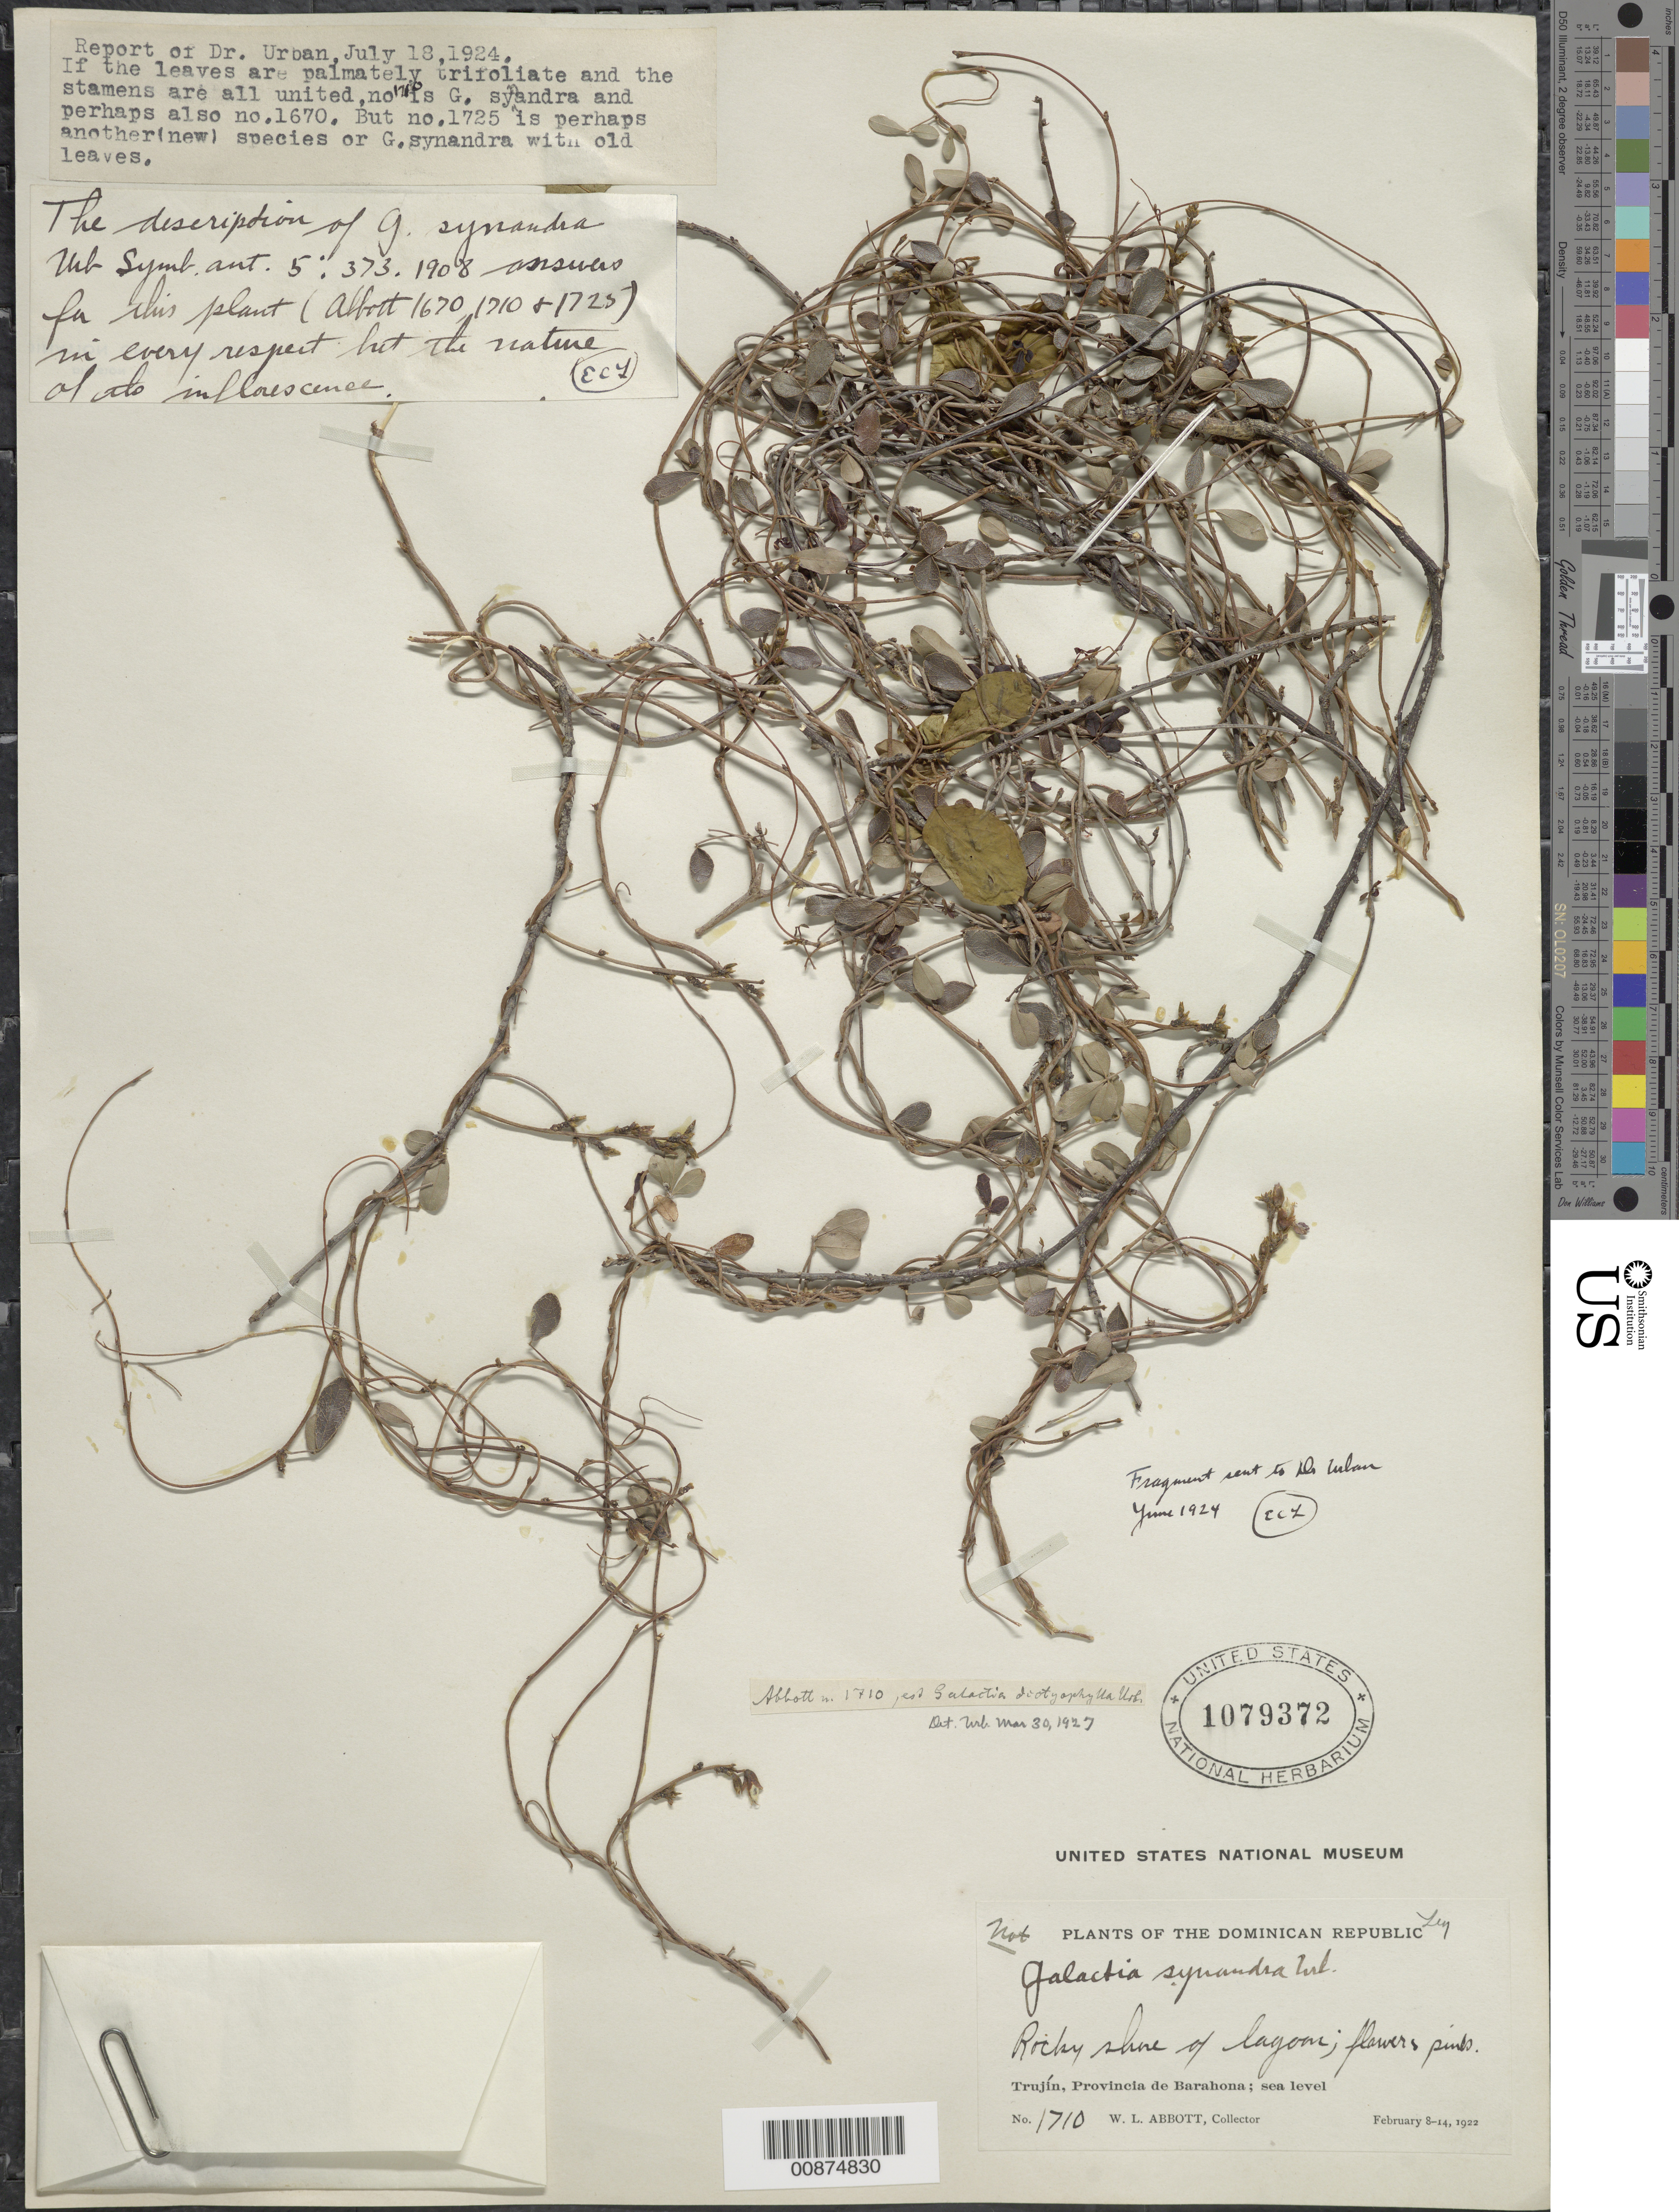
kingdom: Plantae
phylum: Tracheophyta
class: Magnoliopsida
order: Fabales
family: Fabaceae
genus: Galactia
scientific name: Galactia dictyophylla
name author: Urb.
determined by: Urban, Ignatz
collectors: W. L. Abbott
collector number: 1710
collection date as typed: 08 Feb 1922 to 14 Feb 1922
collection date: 1922-02-08/1922-02-14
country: Dominican Republic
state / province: Barahona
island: Hispaniola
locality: Trujín.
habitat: Shore of lagoon.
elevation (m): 0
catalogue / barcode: US 1079372